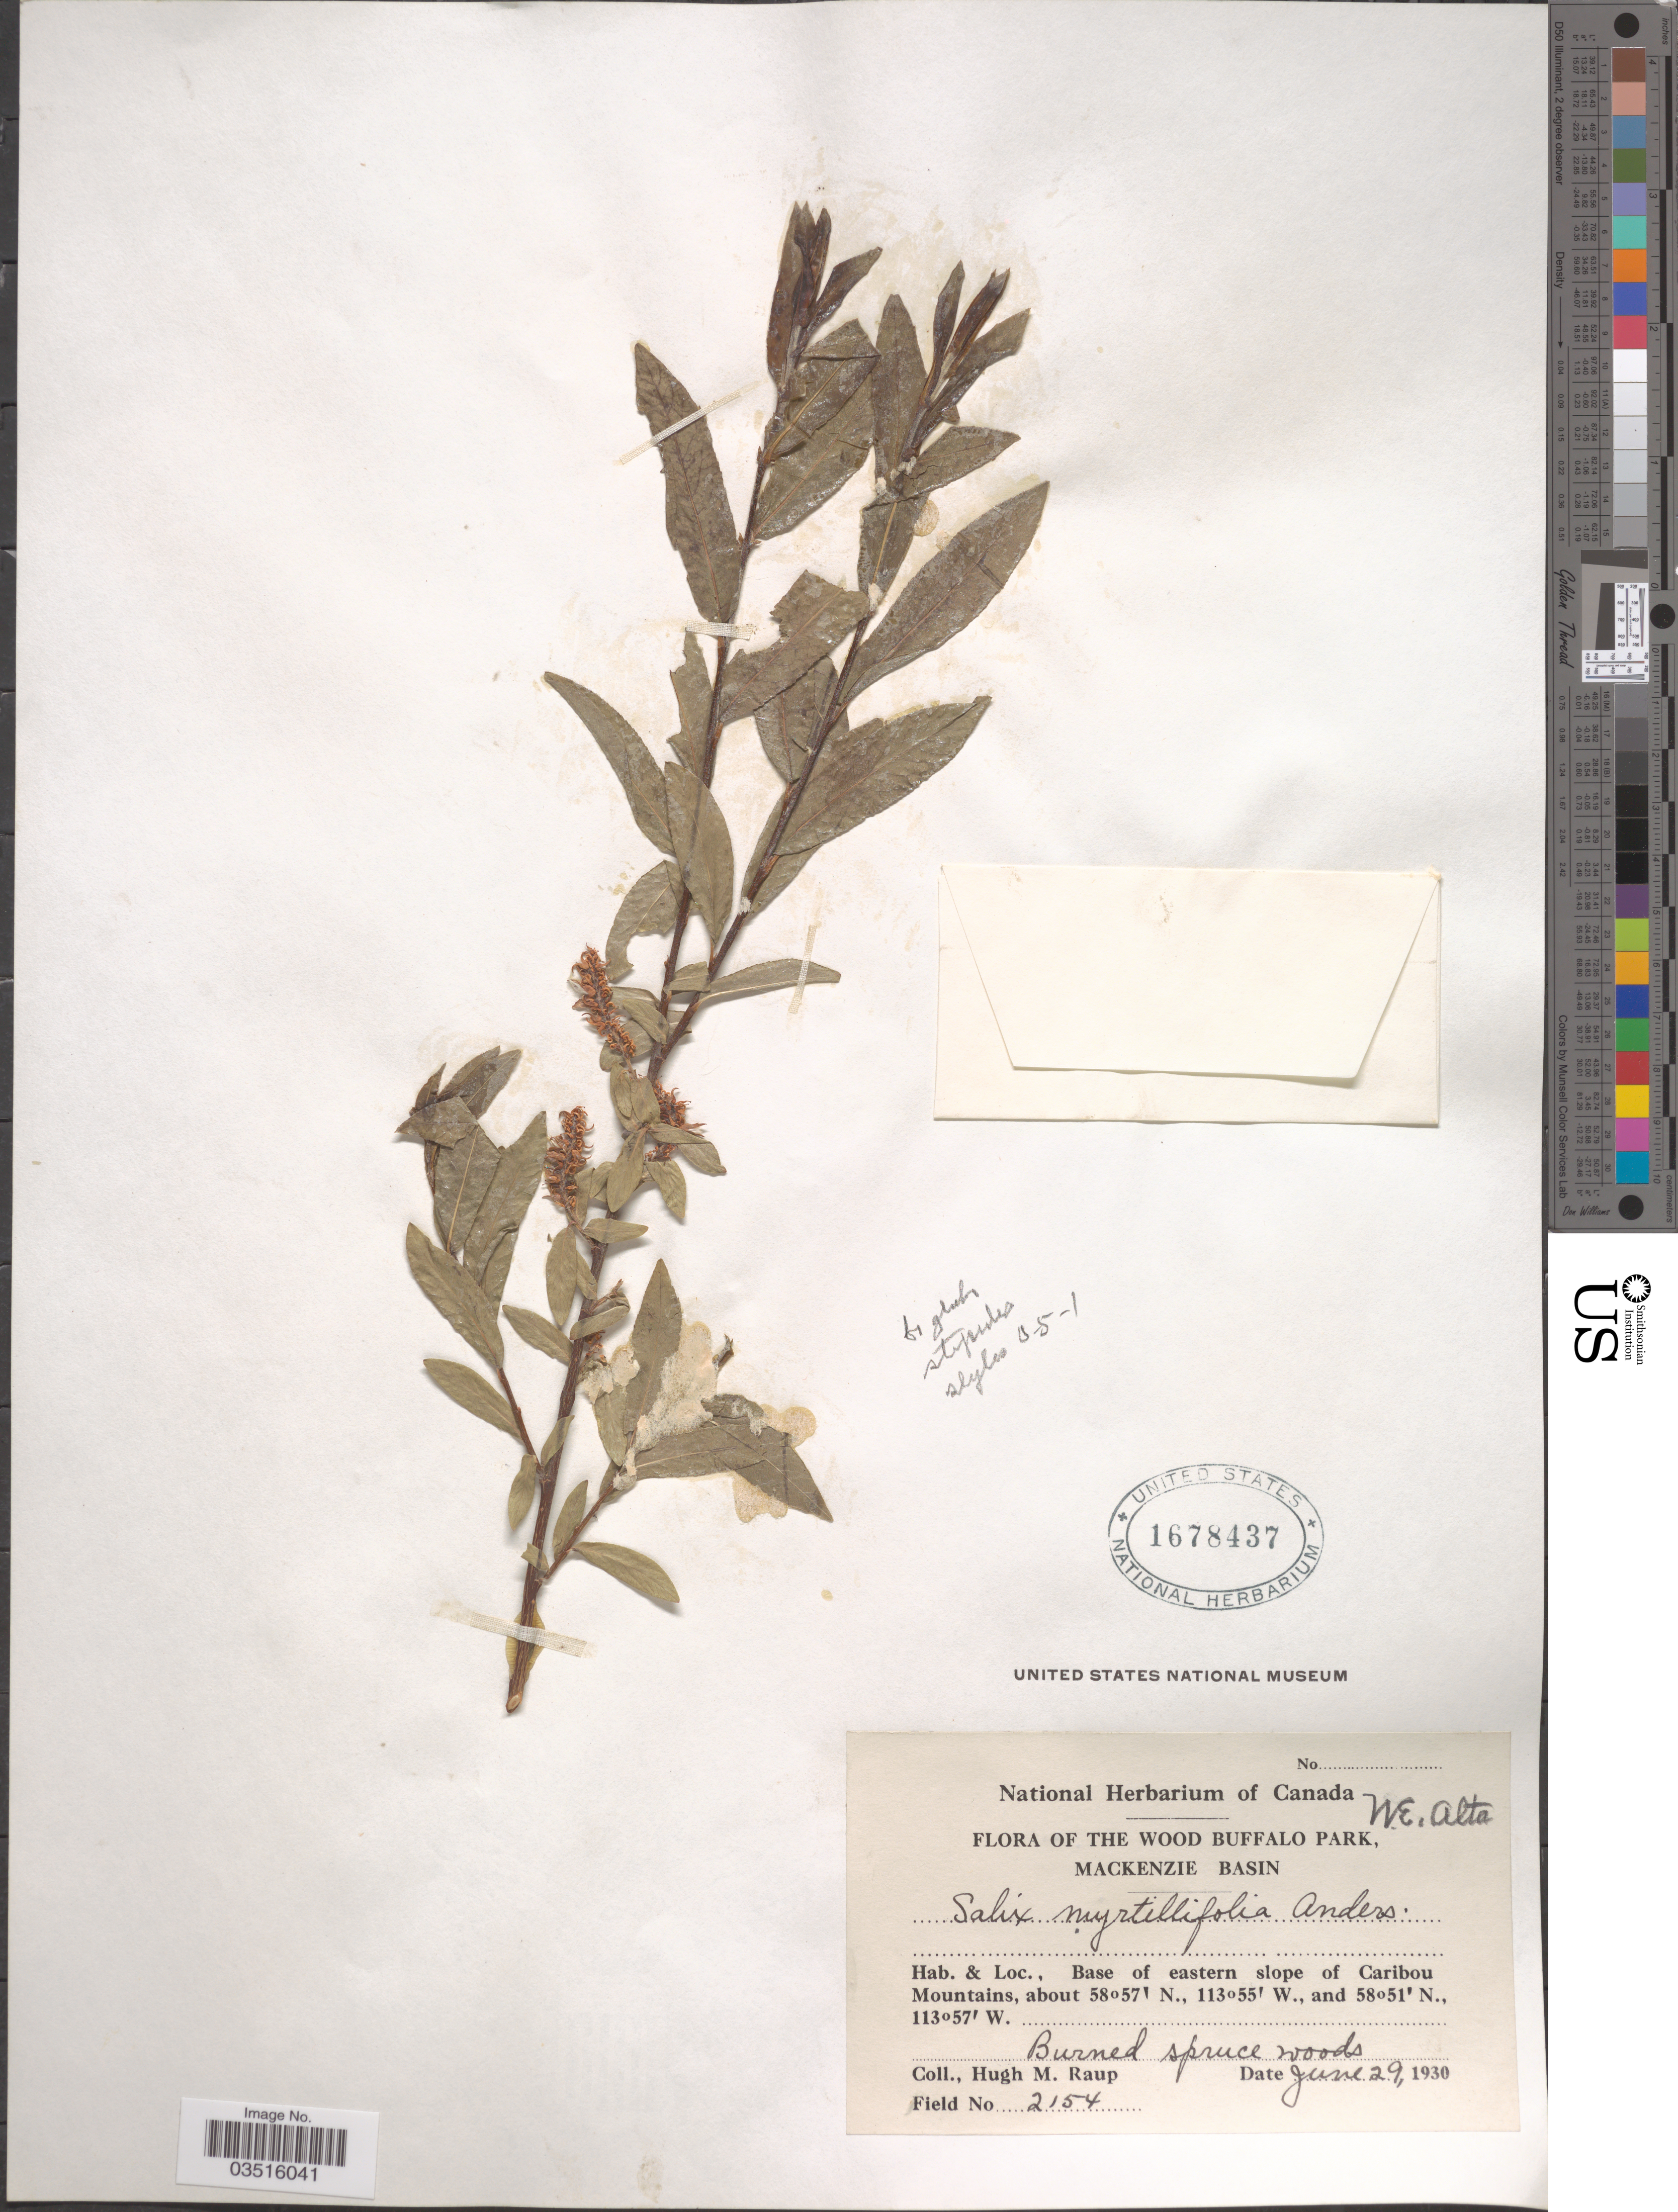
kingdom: Plantae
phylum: Tracheophyta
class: Magnoliopsida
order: Malpighiales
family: Salicaceae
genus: Salix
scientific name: Salix myrtillifolia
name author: Andersson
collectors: H. Raup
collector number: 2154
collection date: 1930-06-29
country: Canada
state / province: Alberta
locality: W.E. Alta. The Wood Buffalo Park, Mackenzie Basin. Base of eastern slope of Caribou Mountains.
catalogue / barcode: US 1678437